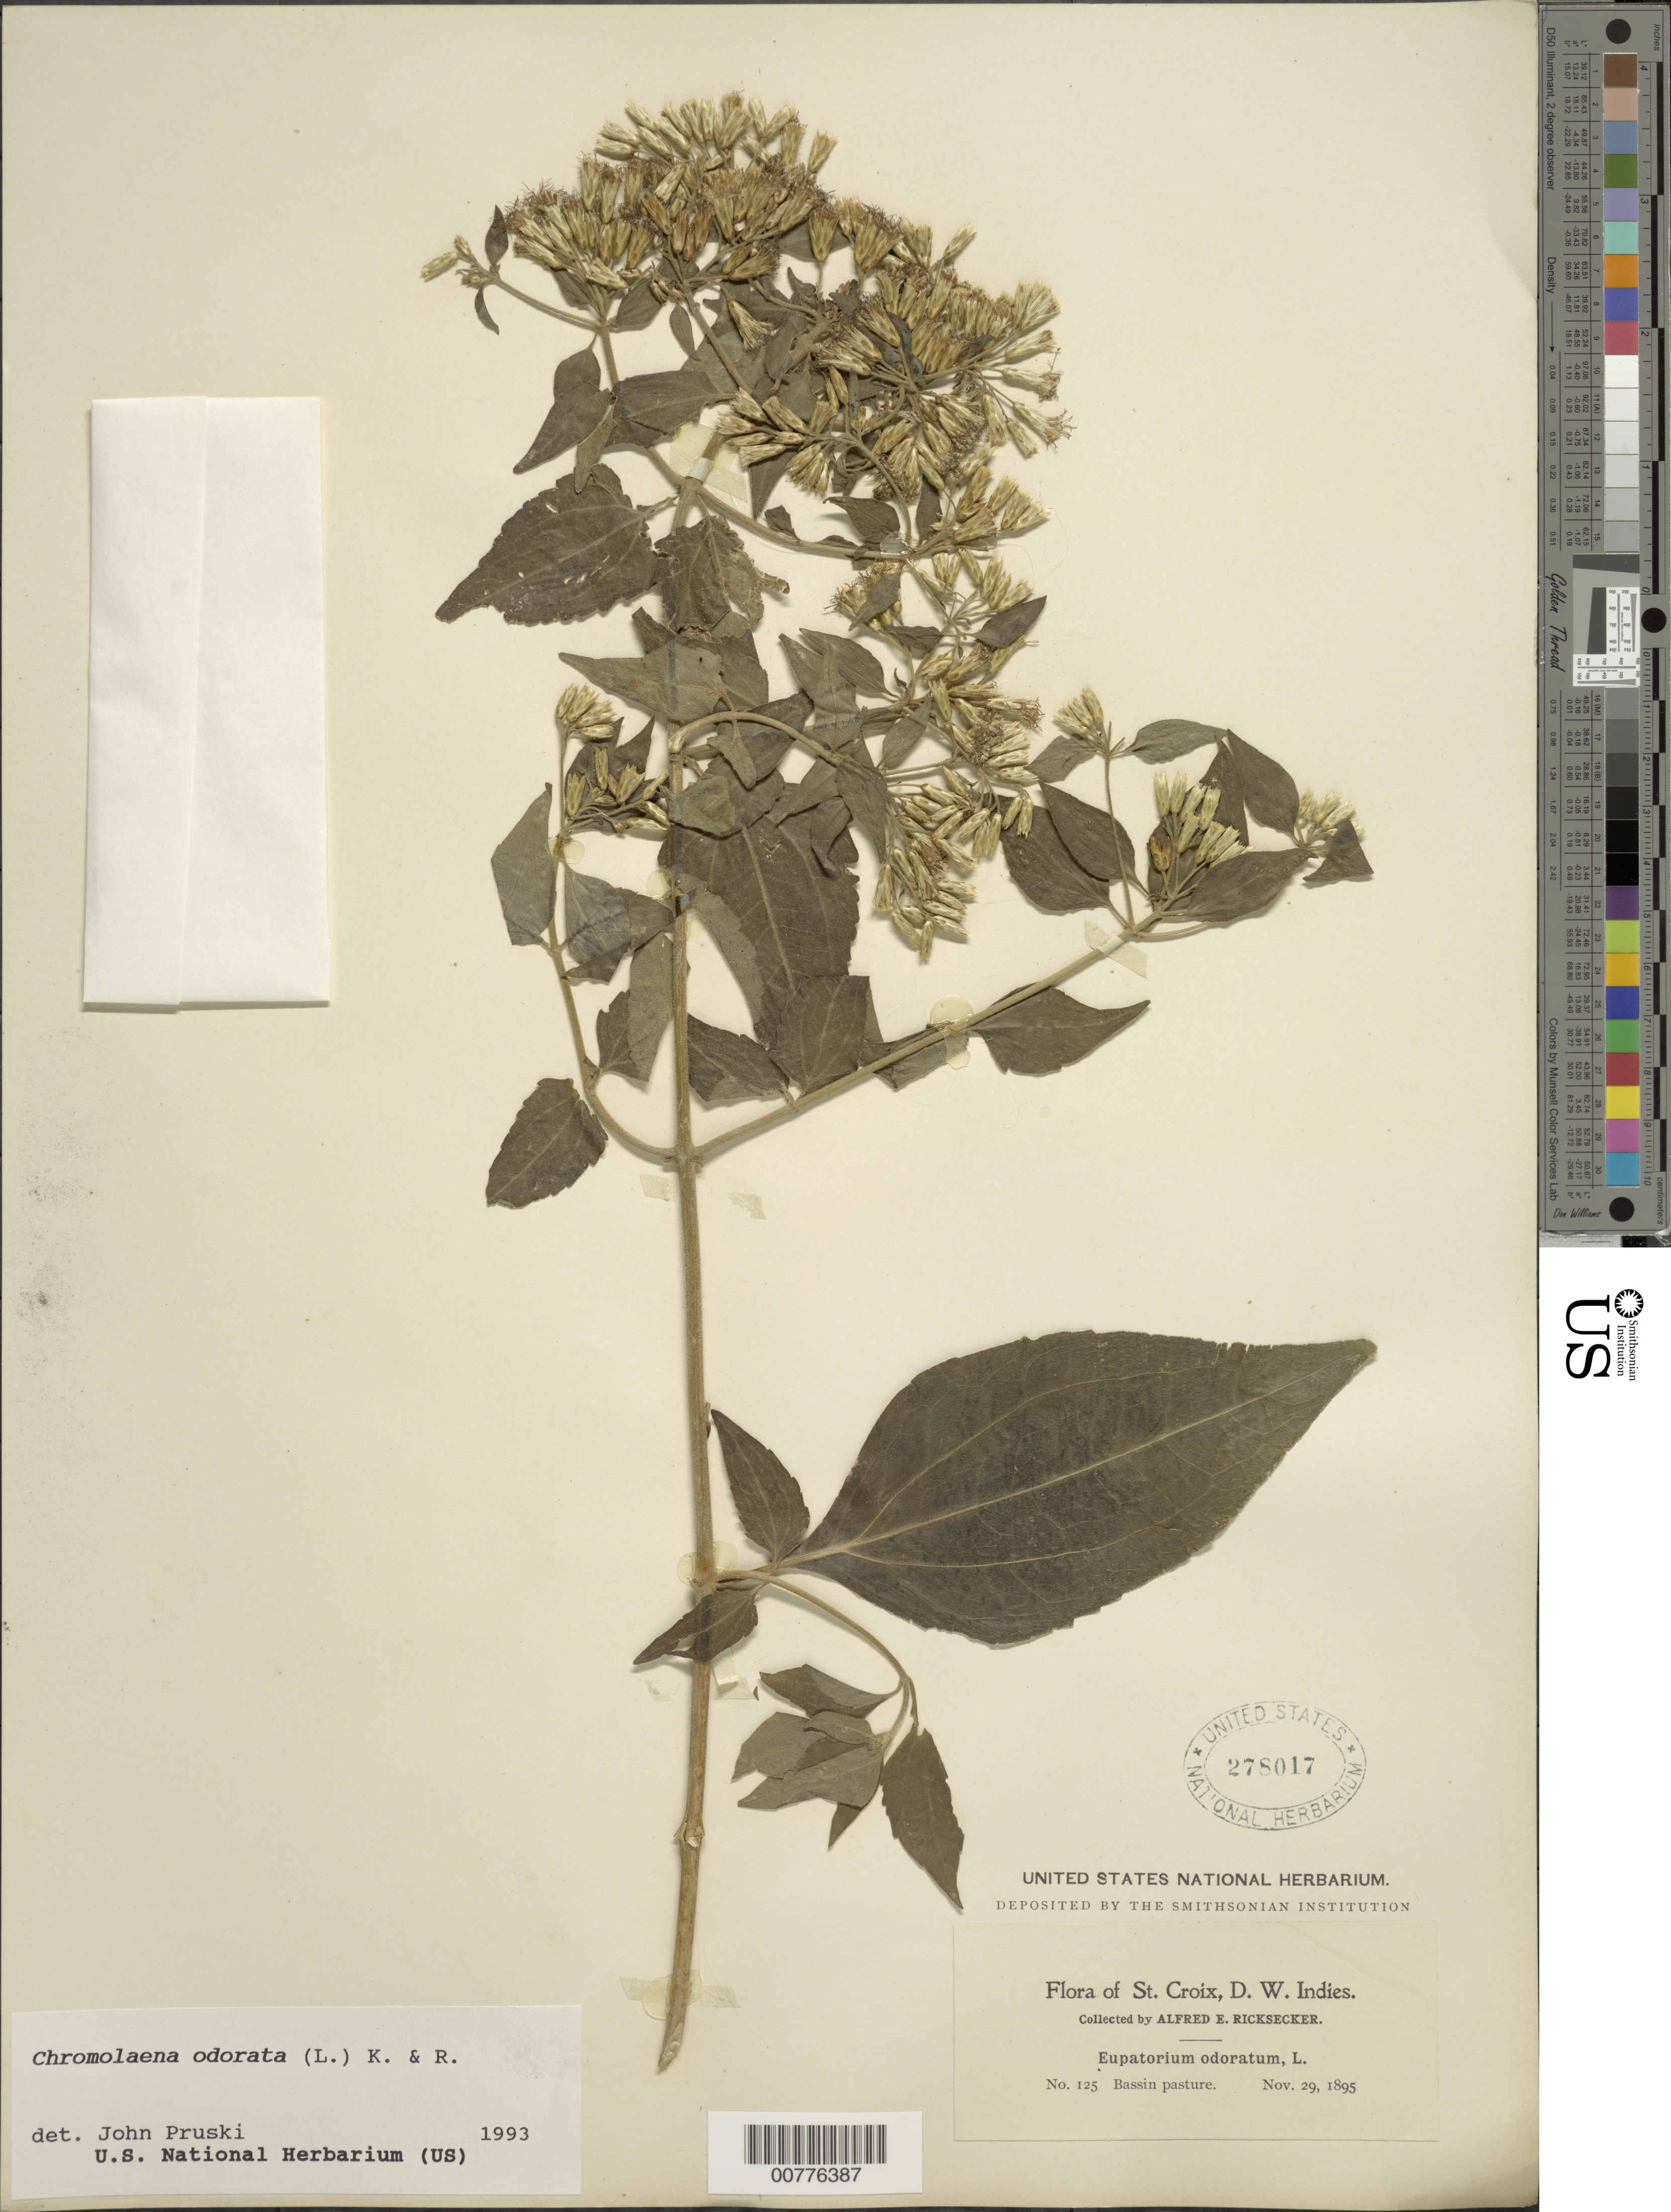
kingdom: Plantae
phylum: Tracheophyta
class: Magnoliopsida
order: Asterales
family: Asteraceae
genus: Chromolaena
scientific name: Chromolaena odorata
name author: (L.) R.M. King & H. Rob.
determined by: Pruski, J. F.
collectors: A. E. Ricksecker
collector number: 125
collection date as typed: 29 Nov 1895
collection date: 1895-11-29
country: U.S. Virgin Islands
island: St. Croix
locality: Bassin pasture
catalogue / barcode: US 278017